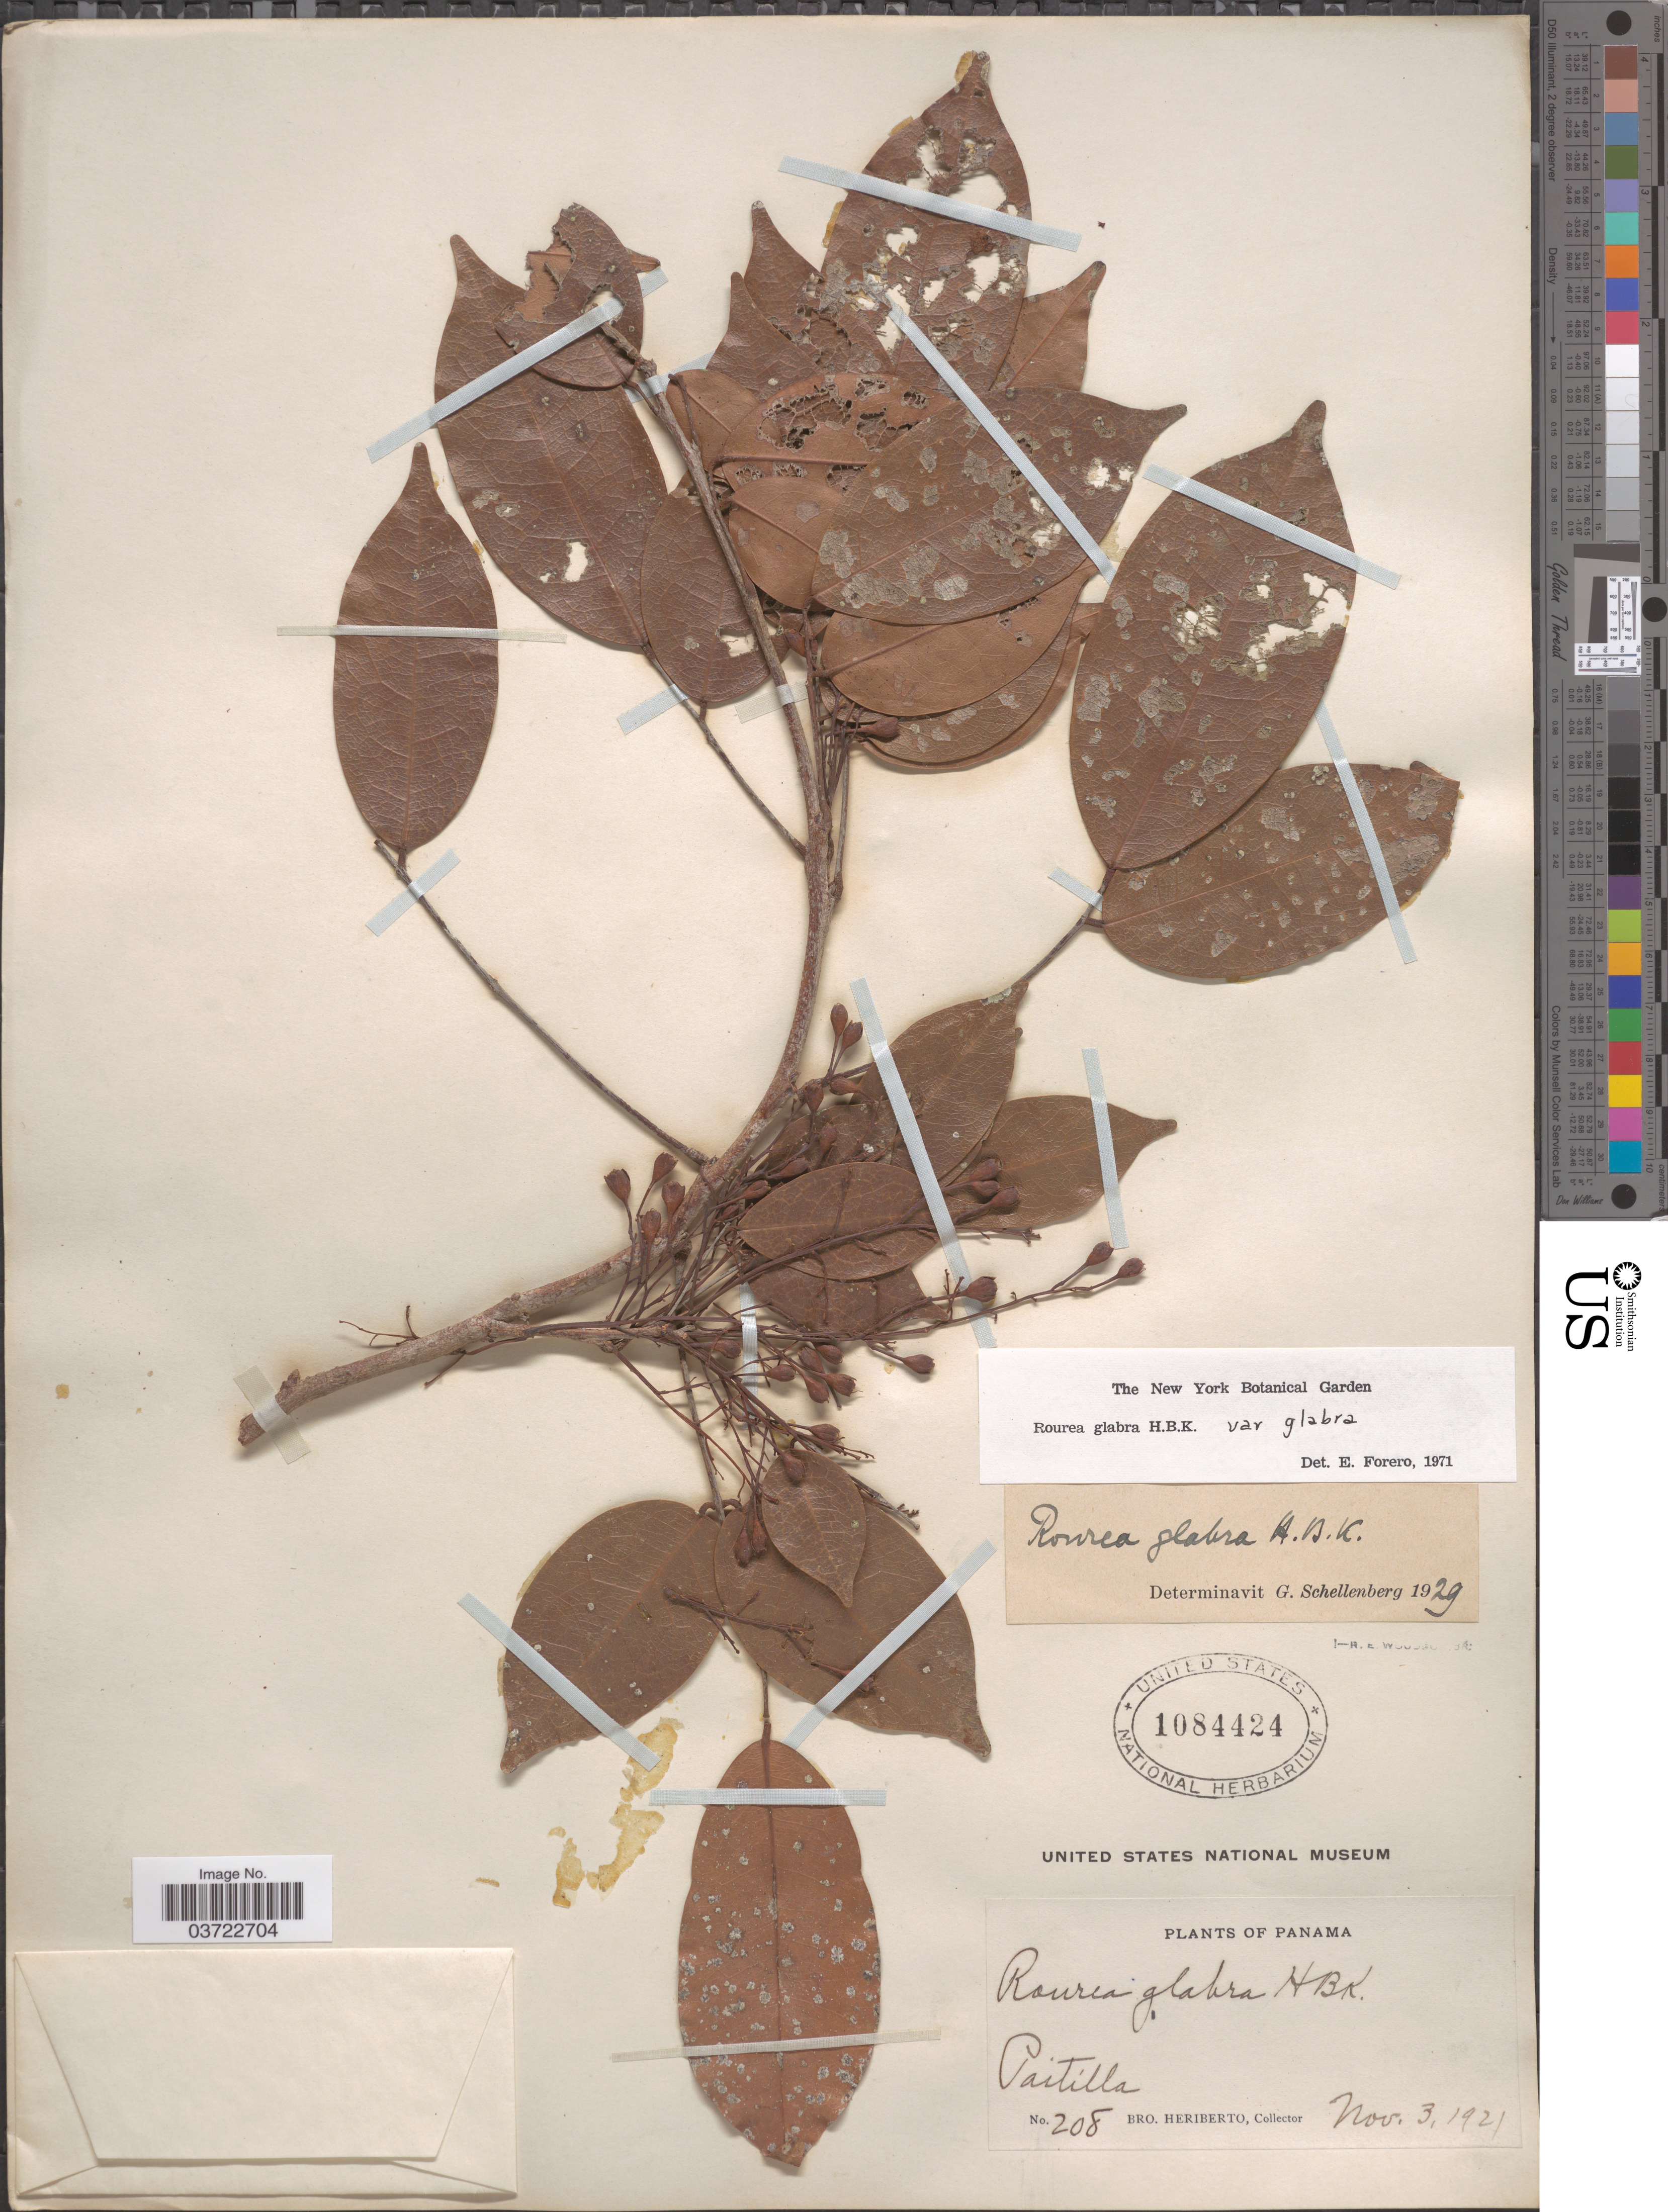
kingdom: Plantae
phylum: Tracheophyta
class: Magnoliopsida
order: Oxalidales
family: Connaraceae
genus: Rourea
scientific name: Rourea glabra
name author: Kunth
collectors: B. Heriberto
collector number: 208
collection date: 1921-11-03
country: Panama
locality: Paitilla.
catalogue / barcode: US 1084424